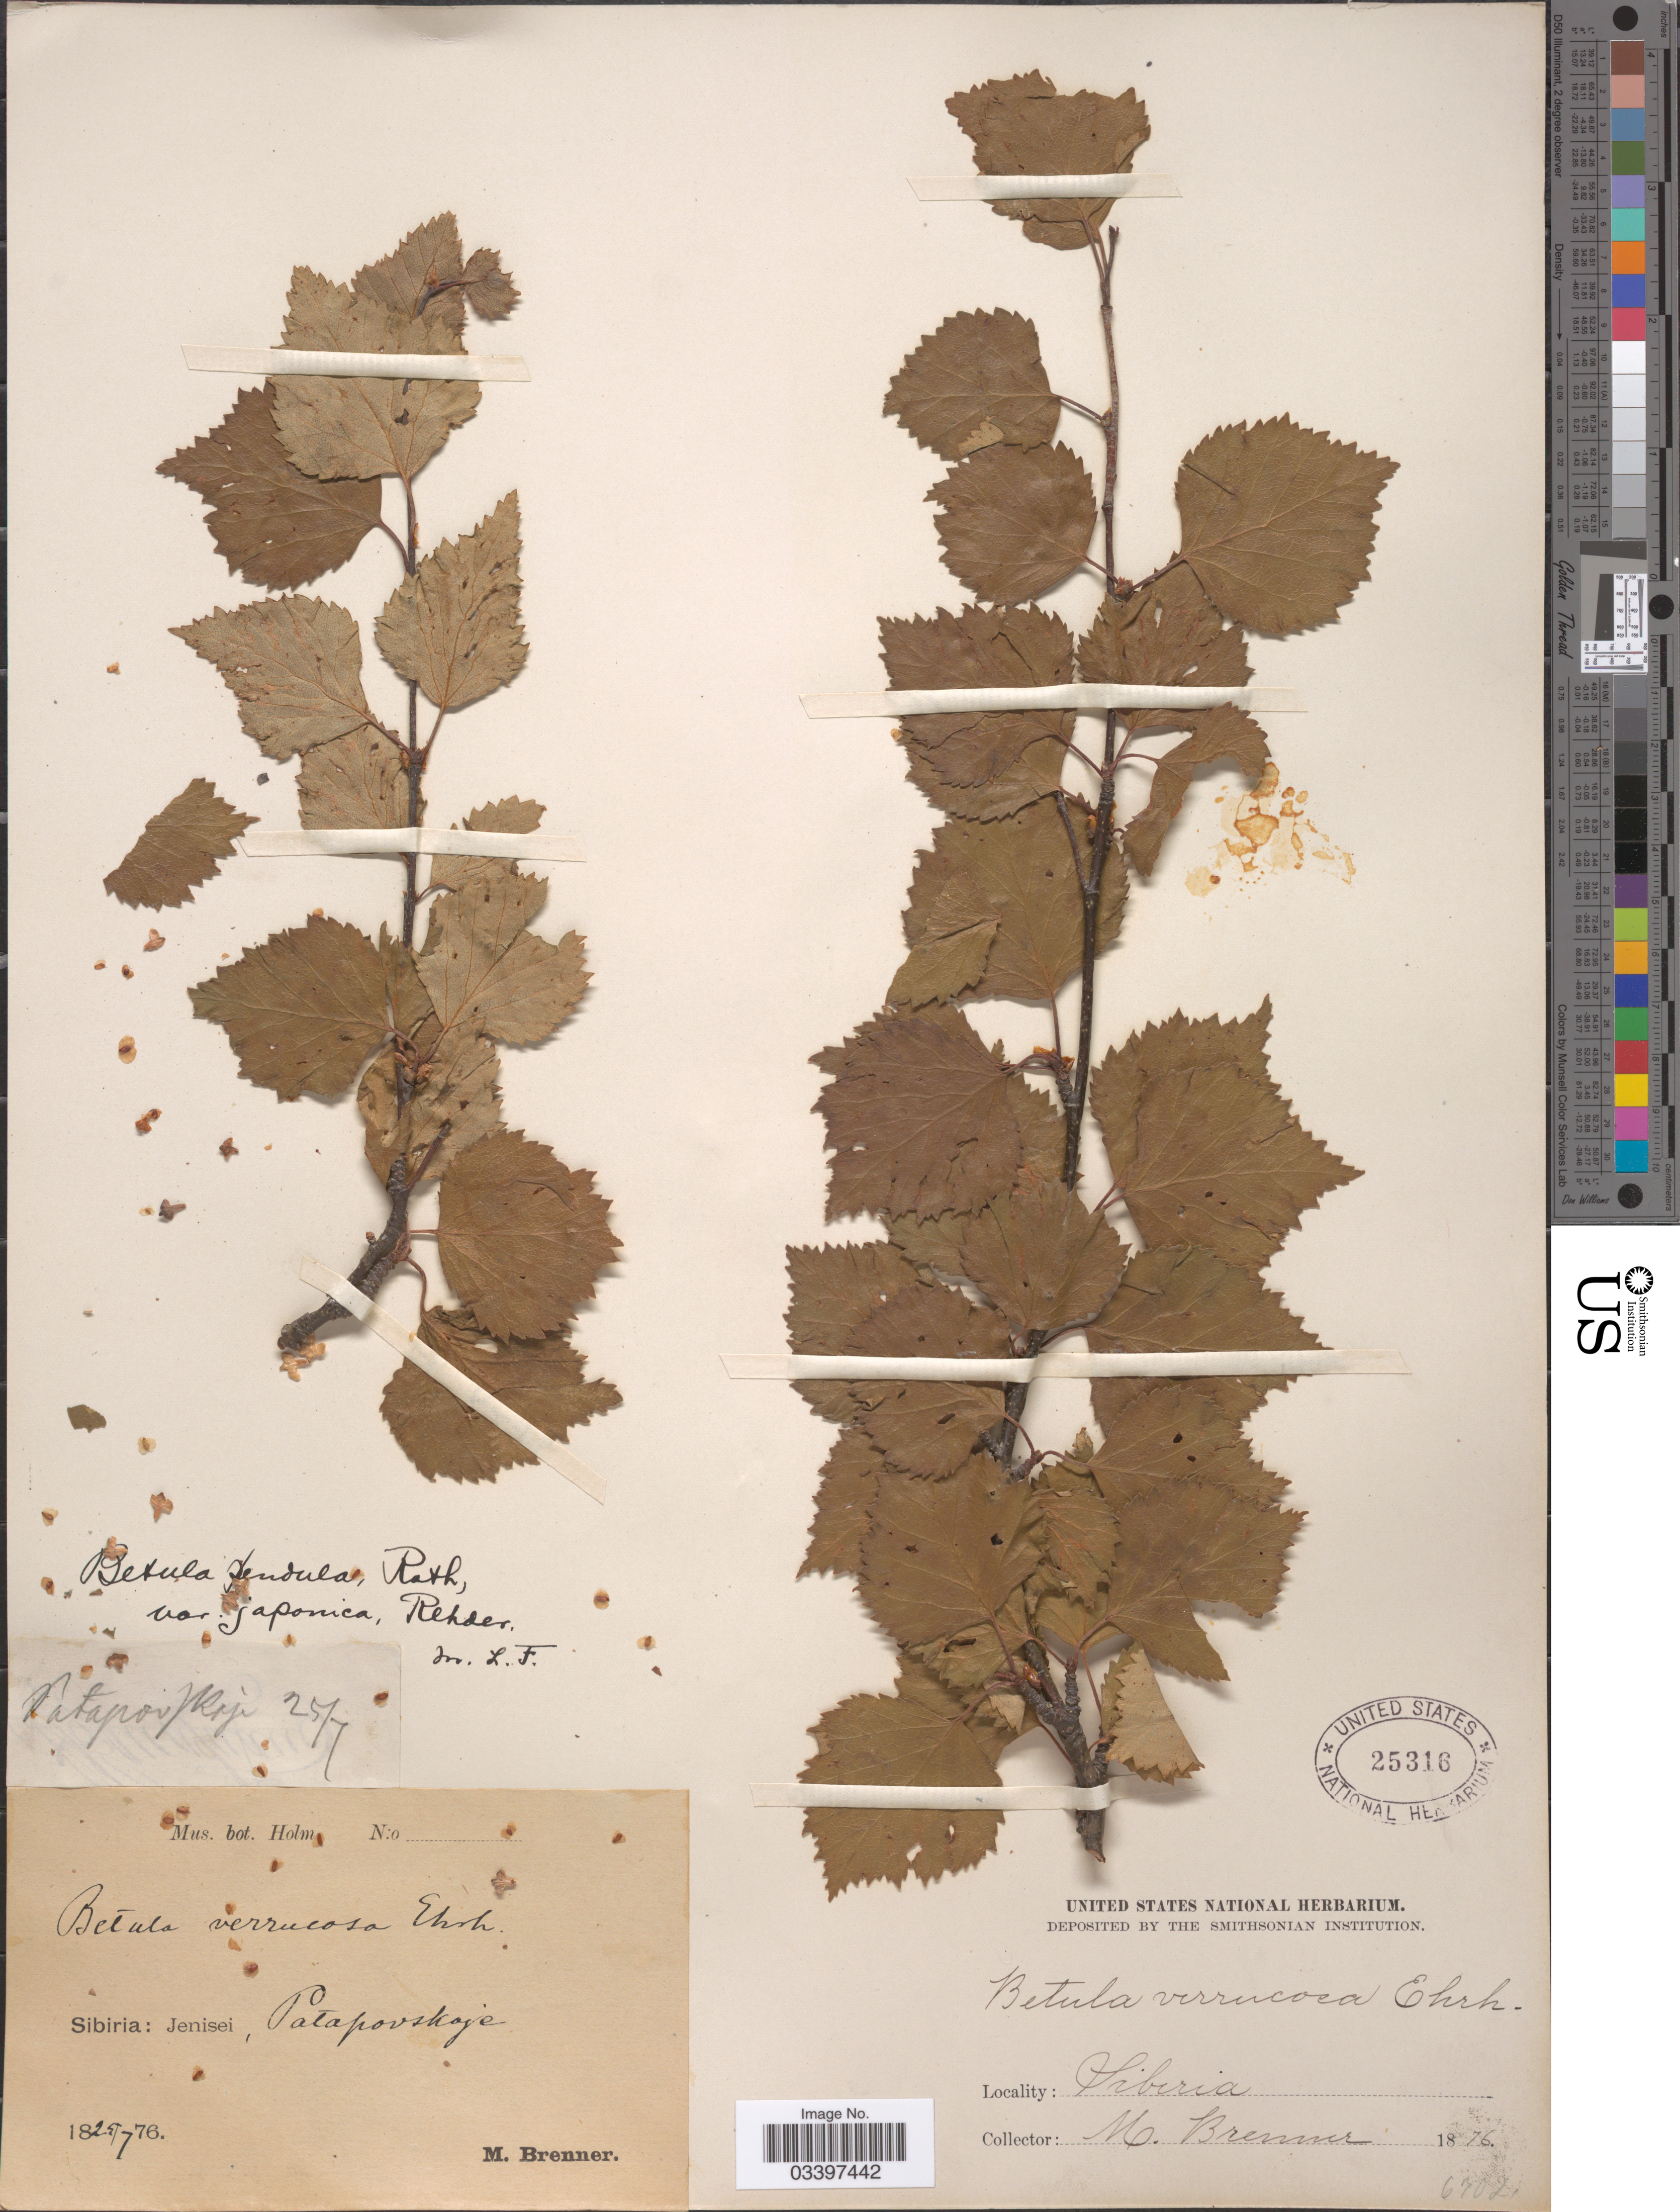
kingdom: Plantae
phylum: Tracheophyta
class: Magnoliopsida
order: Fagales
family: Betulaceae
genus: Betula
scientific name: Betula pendula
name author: Roth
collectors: M. Brenner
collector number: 6702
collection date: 1876-07-25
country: Russian Federation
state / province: West Siberia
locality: Sibiria: Jenisei, Patapovskoje.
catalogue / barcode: US 25316